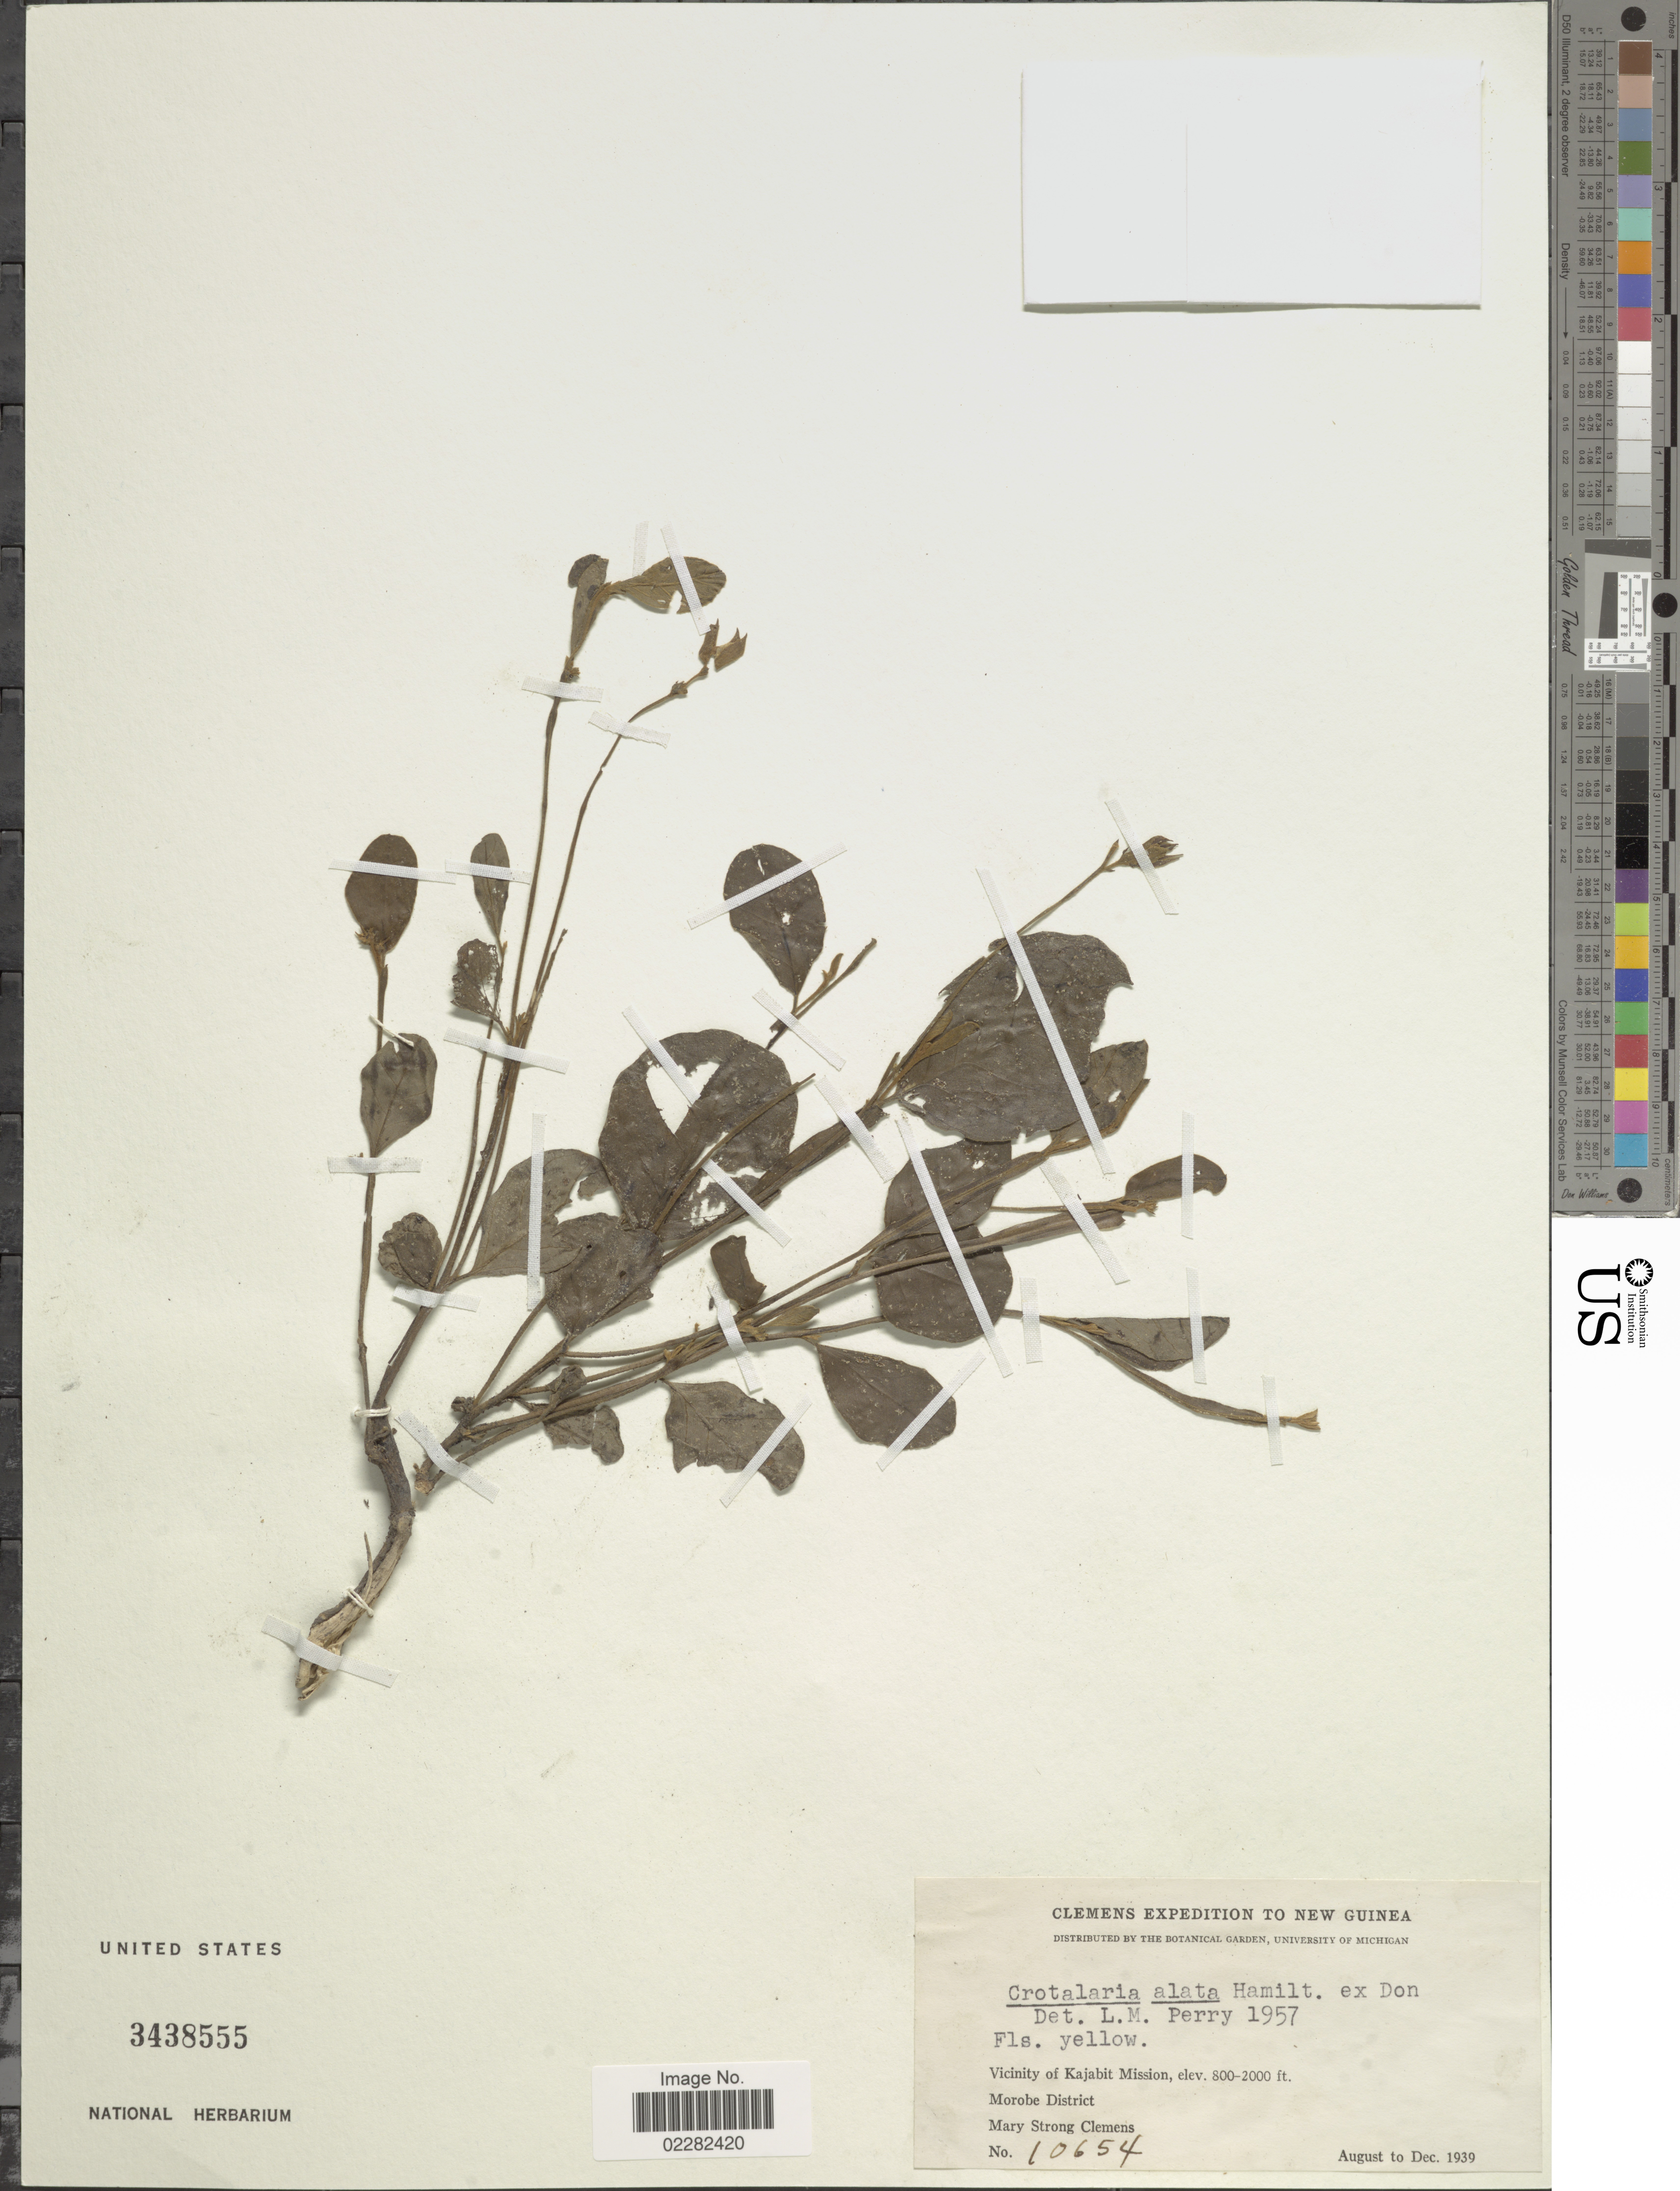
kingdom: Plantae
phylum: Tracheophyta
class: Magnoliopsida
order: Fabales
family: Fabaceae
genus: Crotalaria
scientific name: Crotalaria alata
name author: Buch.-Ham. ex D. Don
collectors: M. S. Clemens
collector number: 10654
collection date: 1939-08/1939-12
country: Papua New Guinea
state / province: Morobe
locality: New Guinea, Viicnity of Kajabat Mission, Morobe District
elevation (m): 244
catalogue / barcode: US 3438555